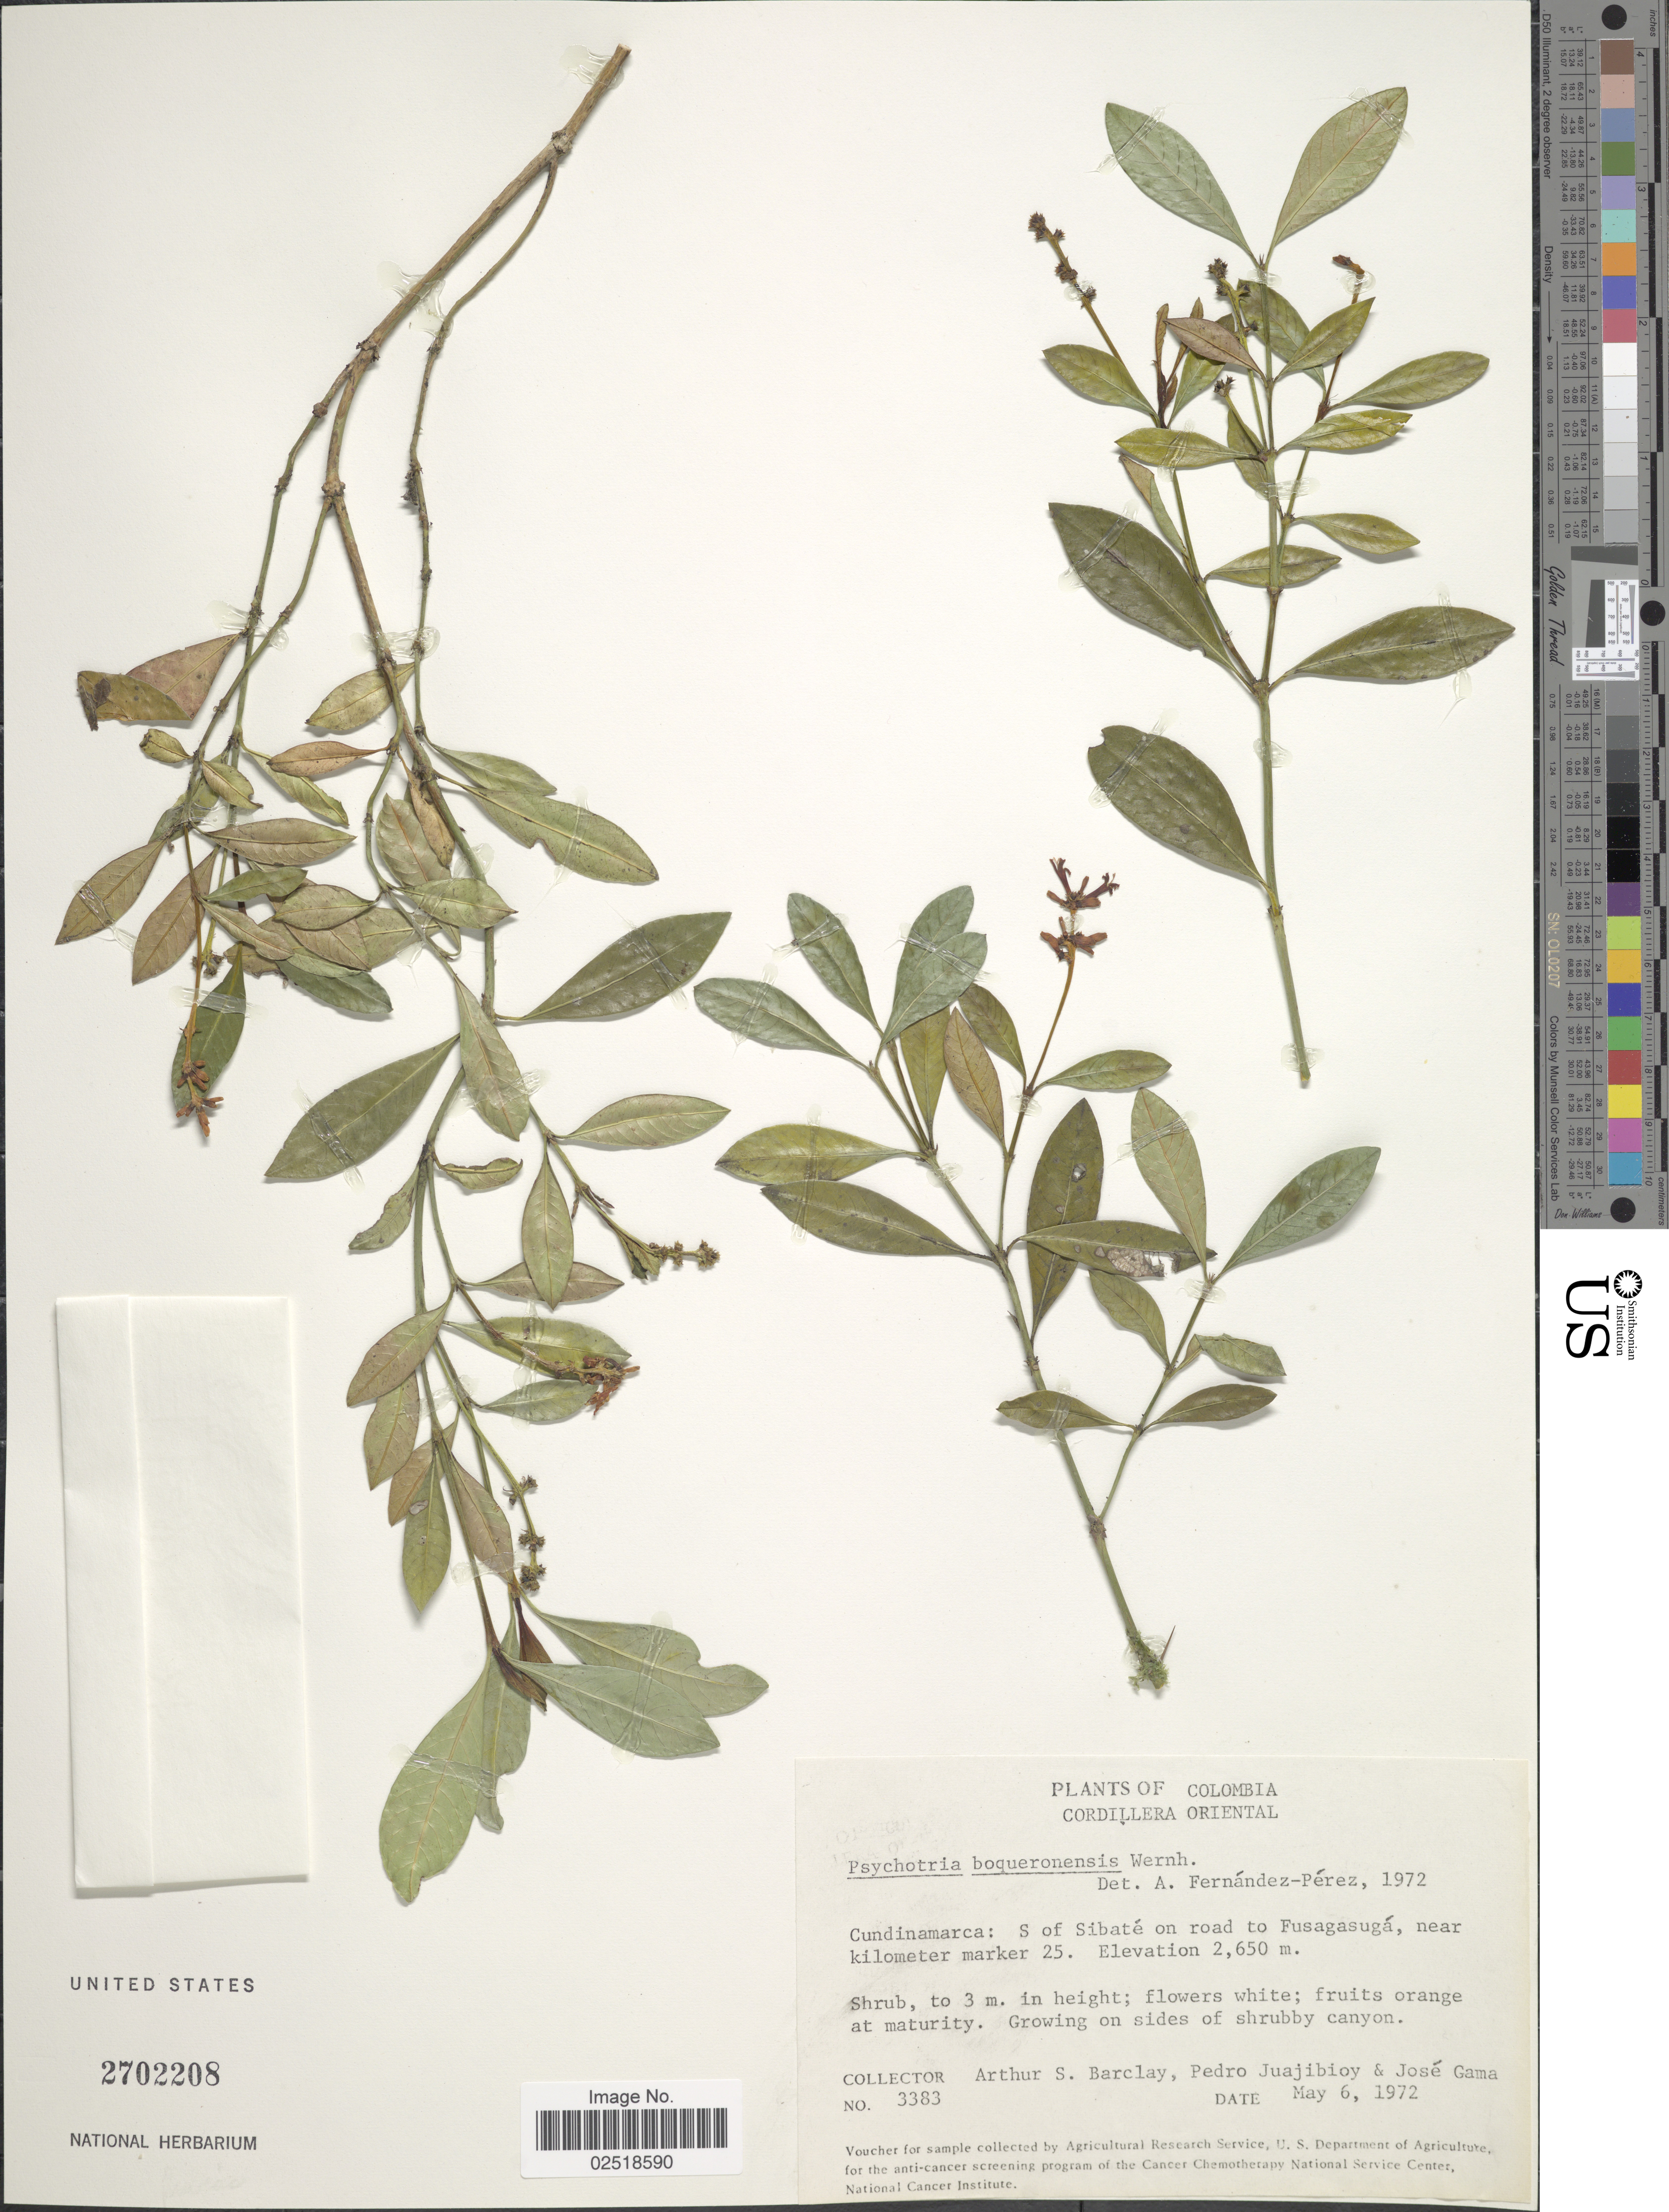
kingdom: Plantae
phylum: Tracheophyta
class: Magnoliopsida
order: Gentianales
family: Rubiaceae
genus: Psychotria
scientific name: Psychotria boqueronensis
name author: Wernham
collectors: A. S. Barclay, P. Juajibioy & J. Gama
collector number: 3383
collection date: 1972-05-06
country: Colombia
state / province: Cundinamarca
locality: Cordillera Oriental, S of Sibaté on road to Fusagasugá, near kilometer marker 25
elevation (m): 2650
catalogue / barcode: US 2702208